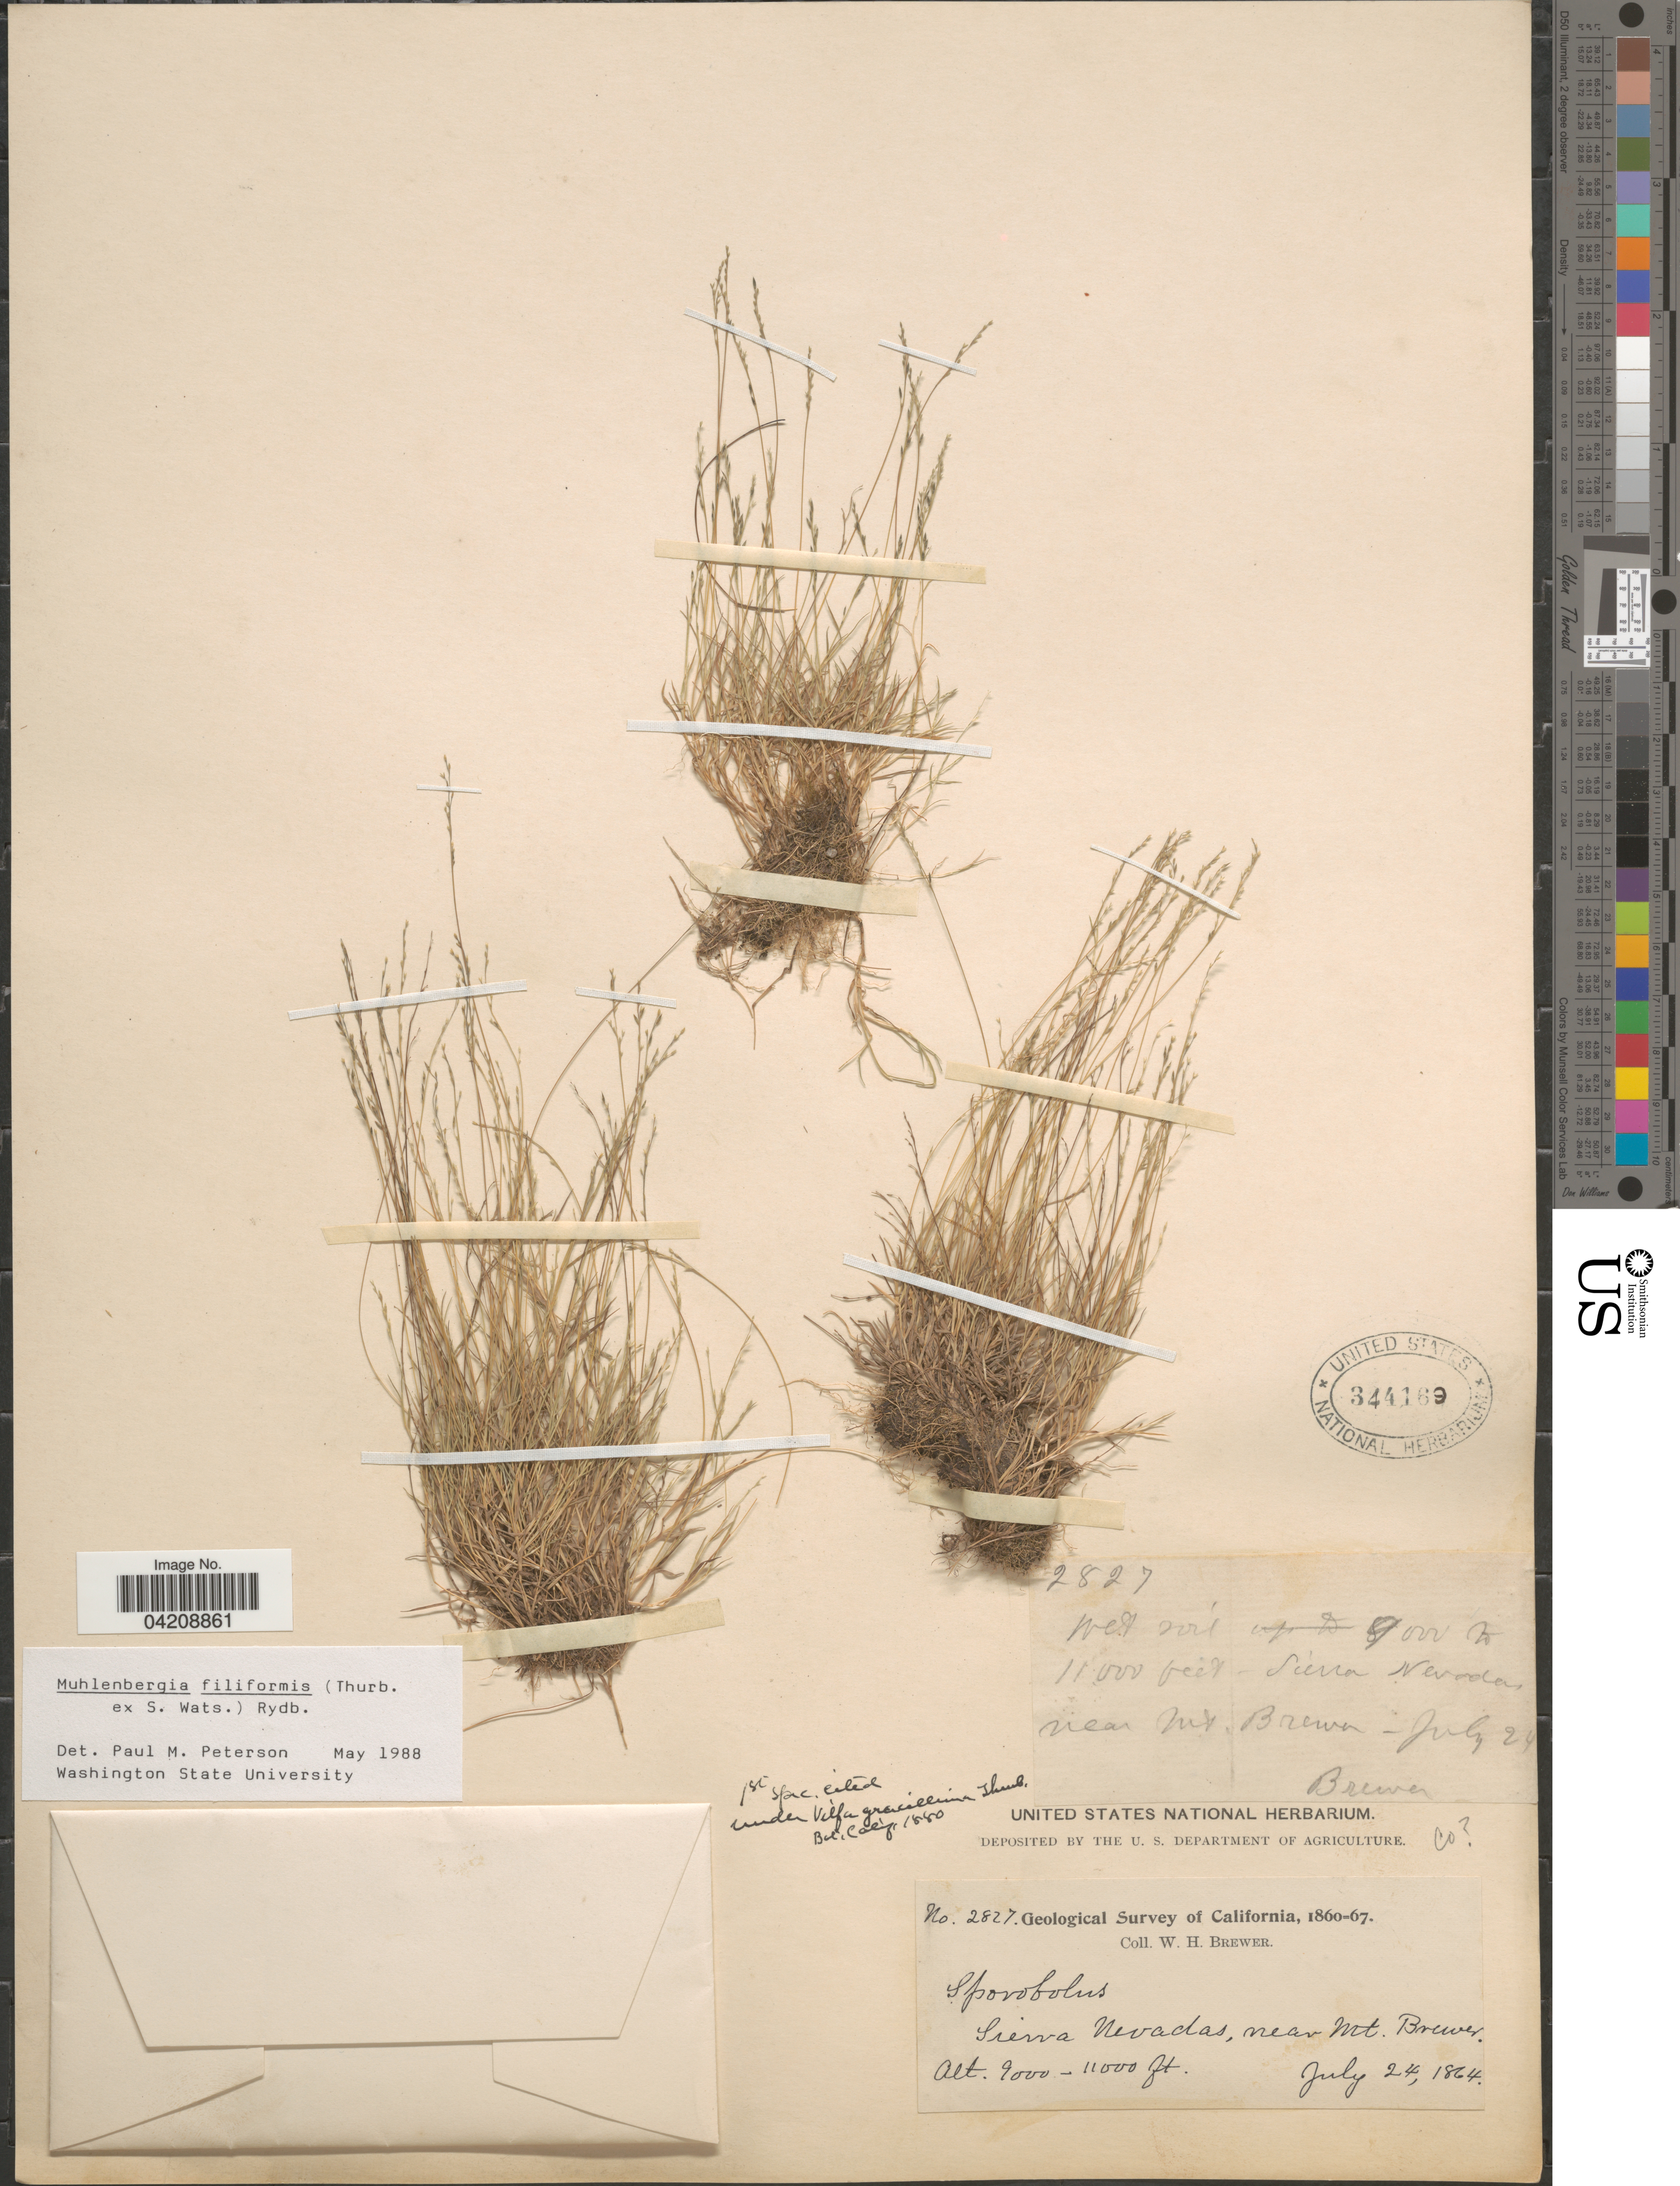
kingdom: Plantae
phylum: Tracheophyta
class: Liliopsida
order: Poales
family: Poaceae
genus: Muhlenbergia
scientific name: Muhlenbergia filiformis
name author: (Thurb. ex S. Watson) Rydb.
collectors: W. H. Brewer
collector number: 2827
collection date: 1864-07-24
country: United States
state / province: California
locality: Geological Survey of California, 1860-67. Sierra Nevadas, near Mt. Brewer.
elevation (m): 2743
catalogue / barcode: US 344169